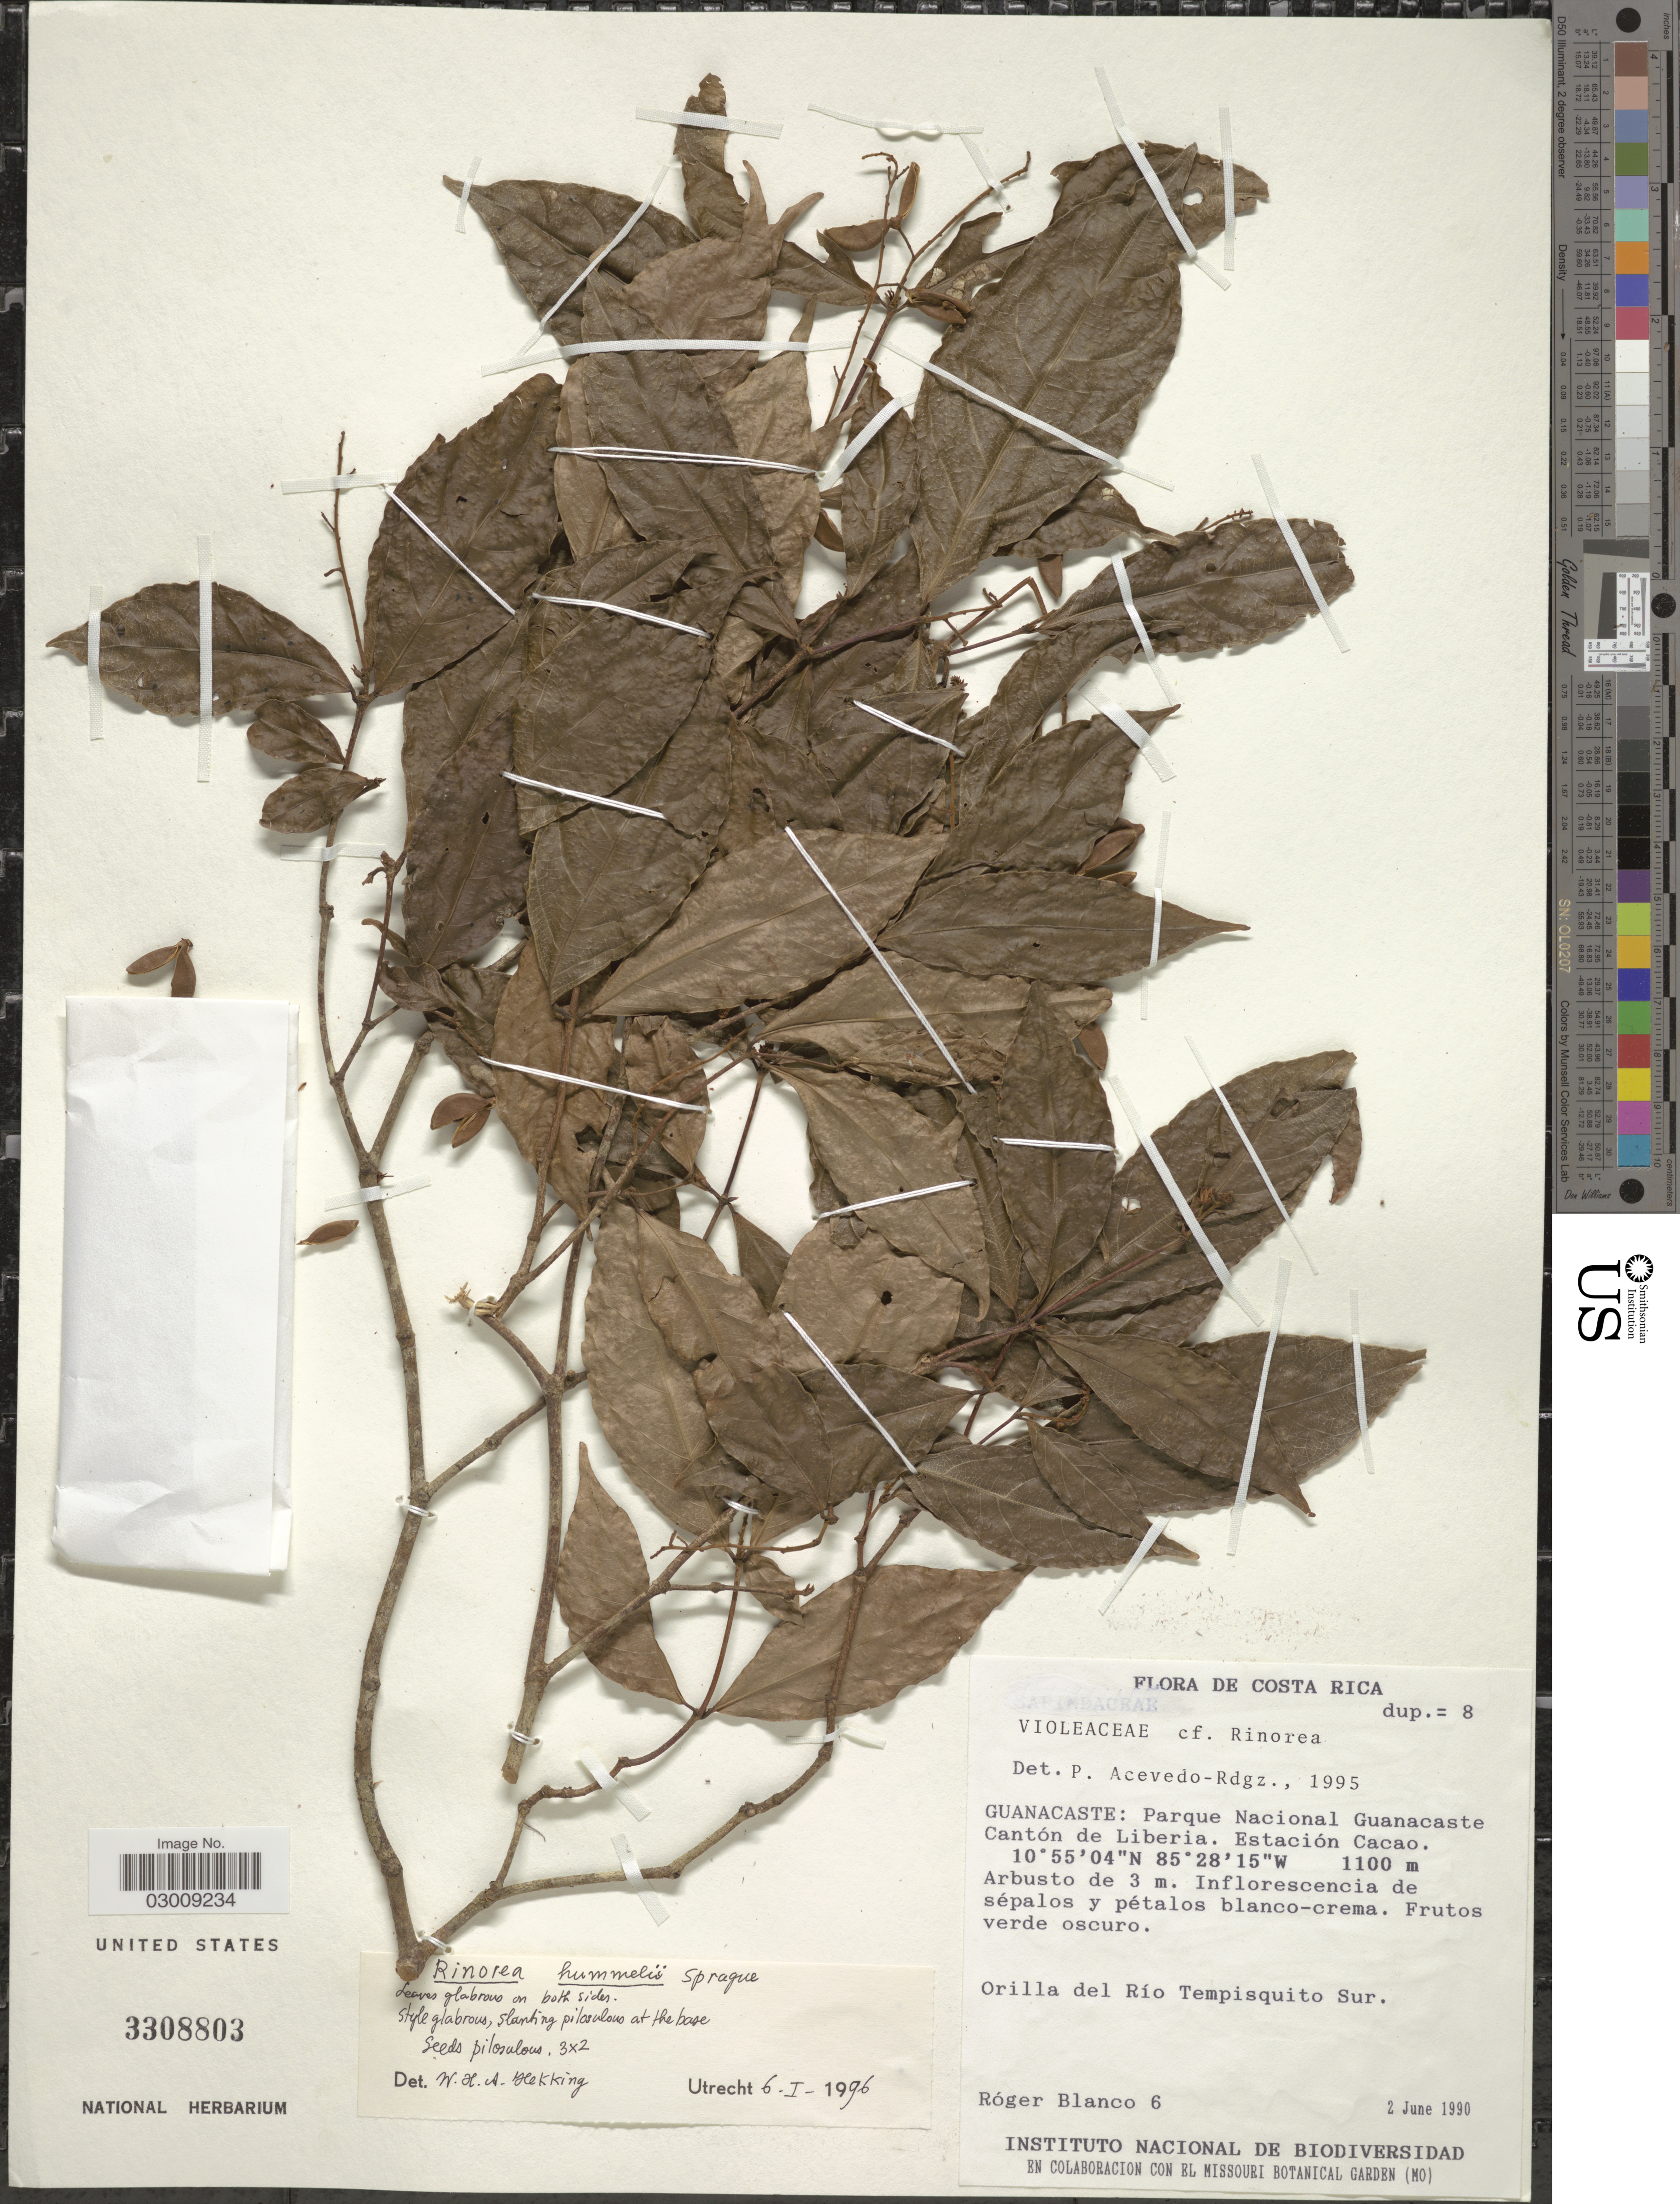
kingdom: Plantae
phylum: Tracheophyta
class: Magnoliopsida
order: Malpighiales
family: Violaceae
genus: Rinorea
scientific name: Rinorea hummelii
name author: Sprague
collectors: R. Blanco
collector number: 6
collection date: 1990-06-02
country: Costa Rica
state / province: Guanacaste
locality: Parque Nacional Guanacaste. Cantón de Liberia. Estación Cacao. Orilla del Río Tempisquito Sur.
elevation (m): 1100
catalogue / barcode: US 3308803